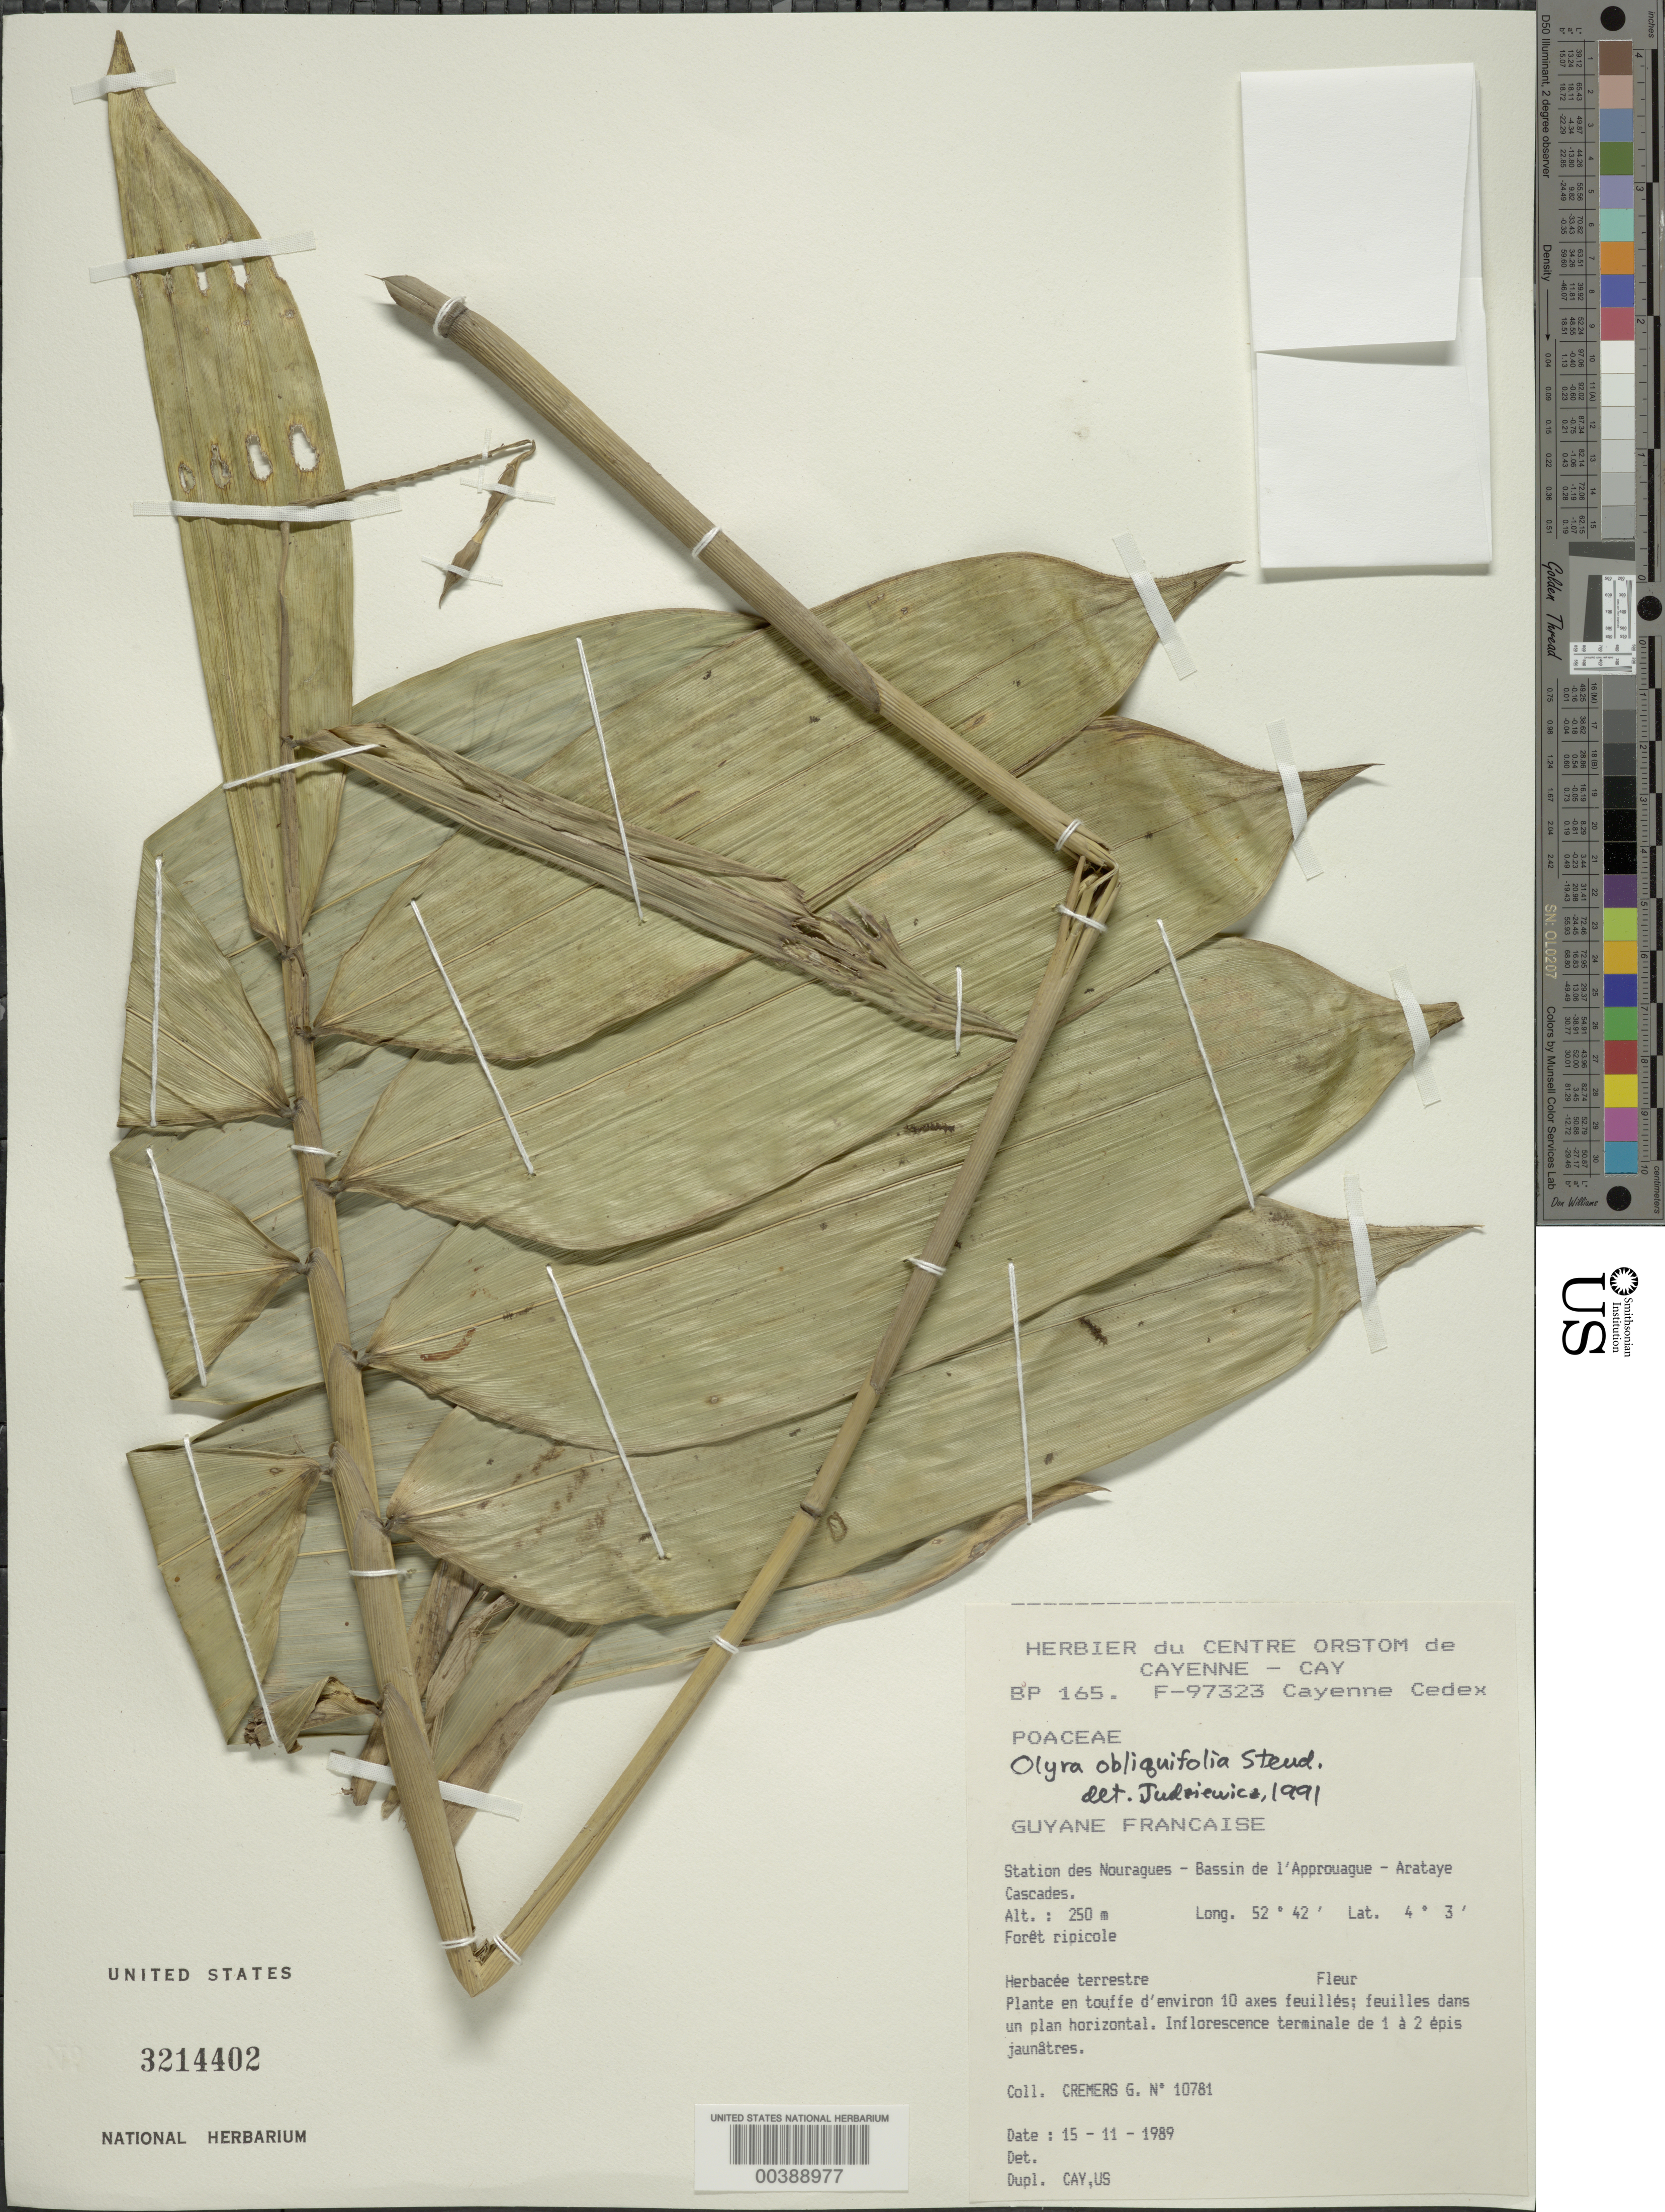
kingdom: Plantae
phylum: Tracheophyta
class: Liliopsida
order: Poales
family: Poaceae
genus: Olyra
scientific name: Olyra obliquifolia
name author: Steud.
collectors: G. Cremers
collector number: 10781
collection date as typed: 15 Nov 1989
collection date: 1989-11-15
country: French Guiana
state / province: Cayenne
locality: Station des nouragues; bassin de l'approuague; arataye cascades. [former arrondissement of inini.]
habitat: Foret ripicole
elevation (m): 250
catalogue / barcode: US 3214402